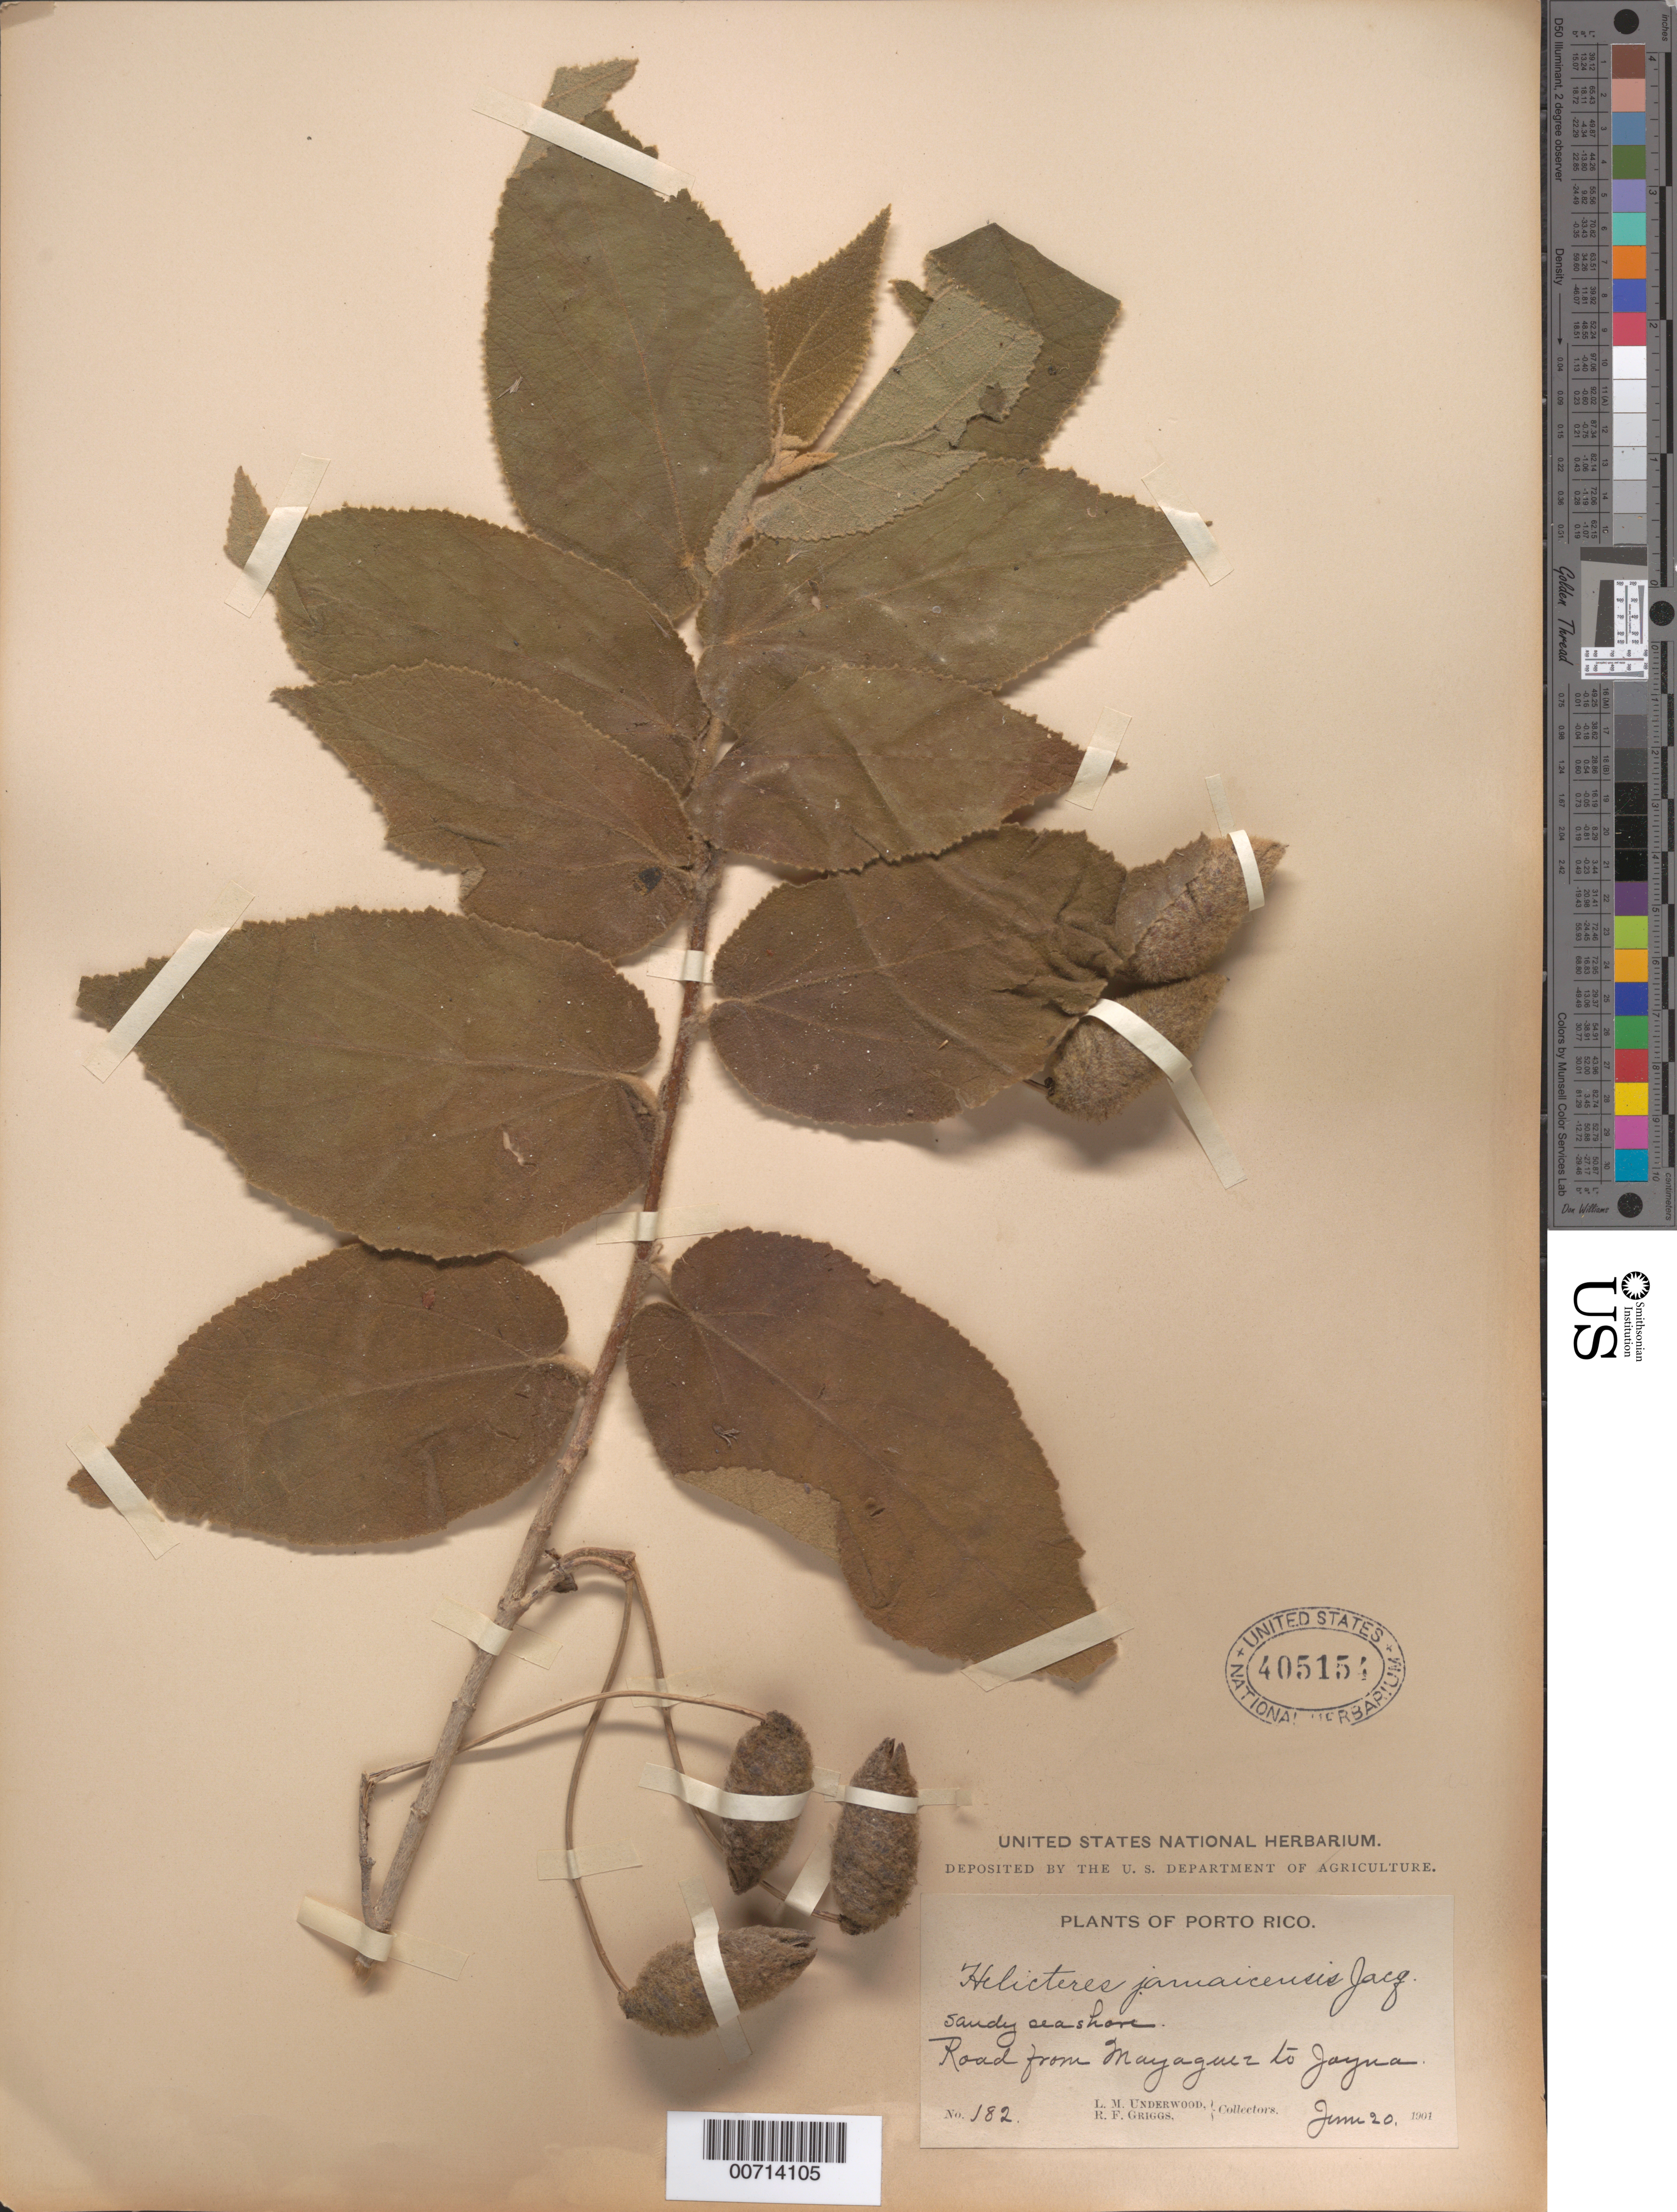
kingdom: Plantae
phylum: Tracheophyta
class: Magnoliopsida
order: Malvales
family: Malvaceae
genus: Helicteres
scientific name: Helicteres jamaicensis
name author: Jacq.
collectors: L. M. Underwood & R. F. Griggs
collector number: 182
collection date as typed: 20 Jun 1901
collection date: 1901-06-20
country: Puerto Rico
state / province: Mayagüez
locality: Mayaguez to Jayua, road from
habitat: Sandy seashore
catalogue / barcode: US 405154